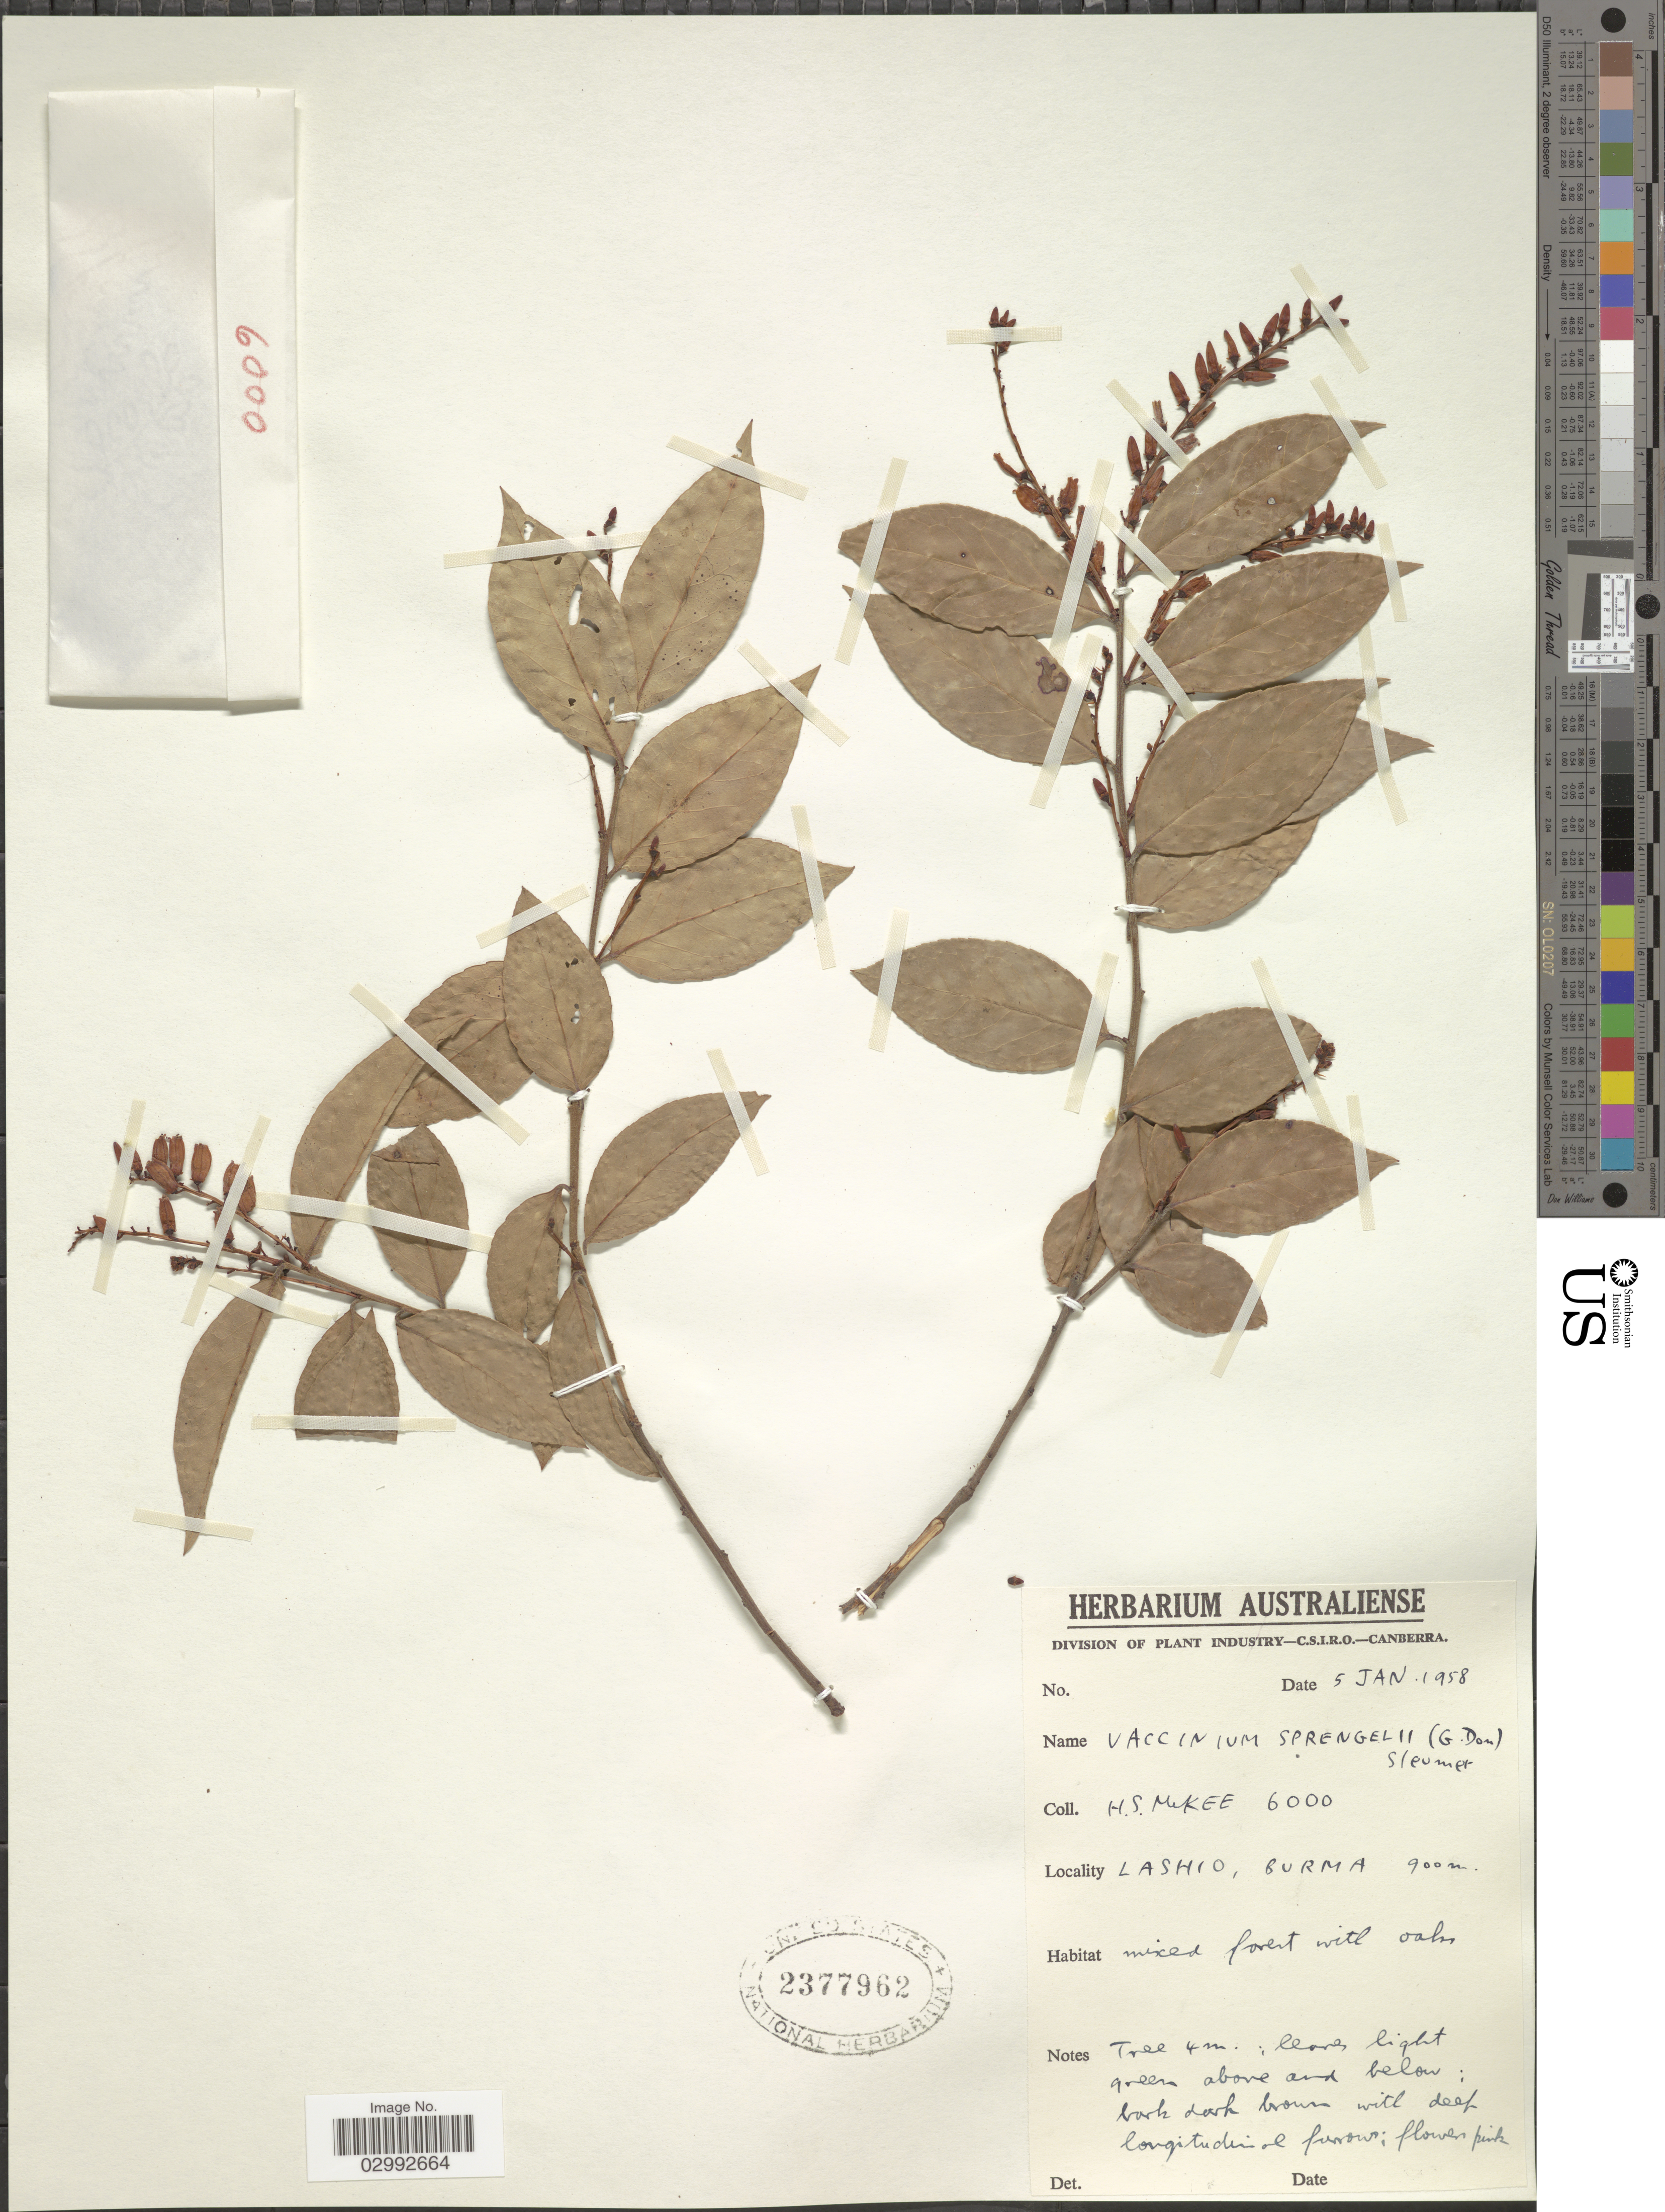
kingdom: Plantae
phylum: Tracheophyta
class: Magnoliopsida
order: Ericales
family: Ericaceae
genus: Vaccinium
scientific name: Vaccinium sprengelii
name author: (G. Don) Sleumer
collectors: H. S. McKee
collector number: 6000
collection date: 1958-01-05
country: Myanmar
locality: Lashio, Burma.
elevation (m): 900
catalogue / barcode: US 2377962